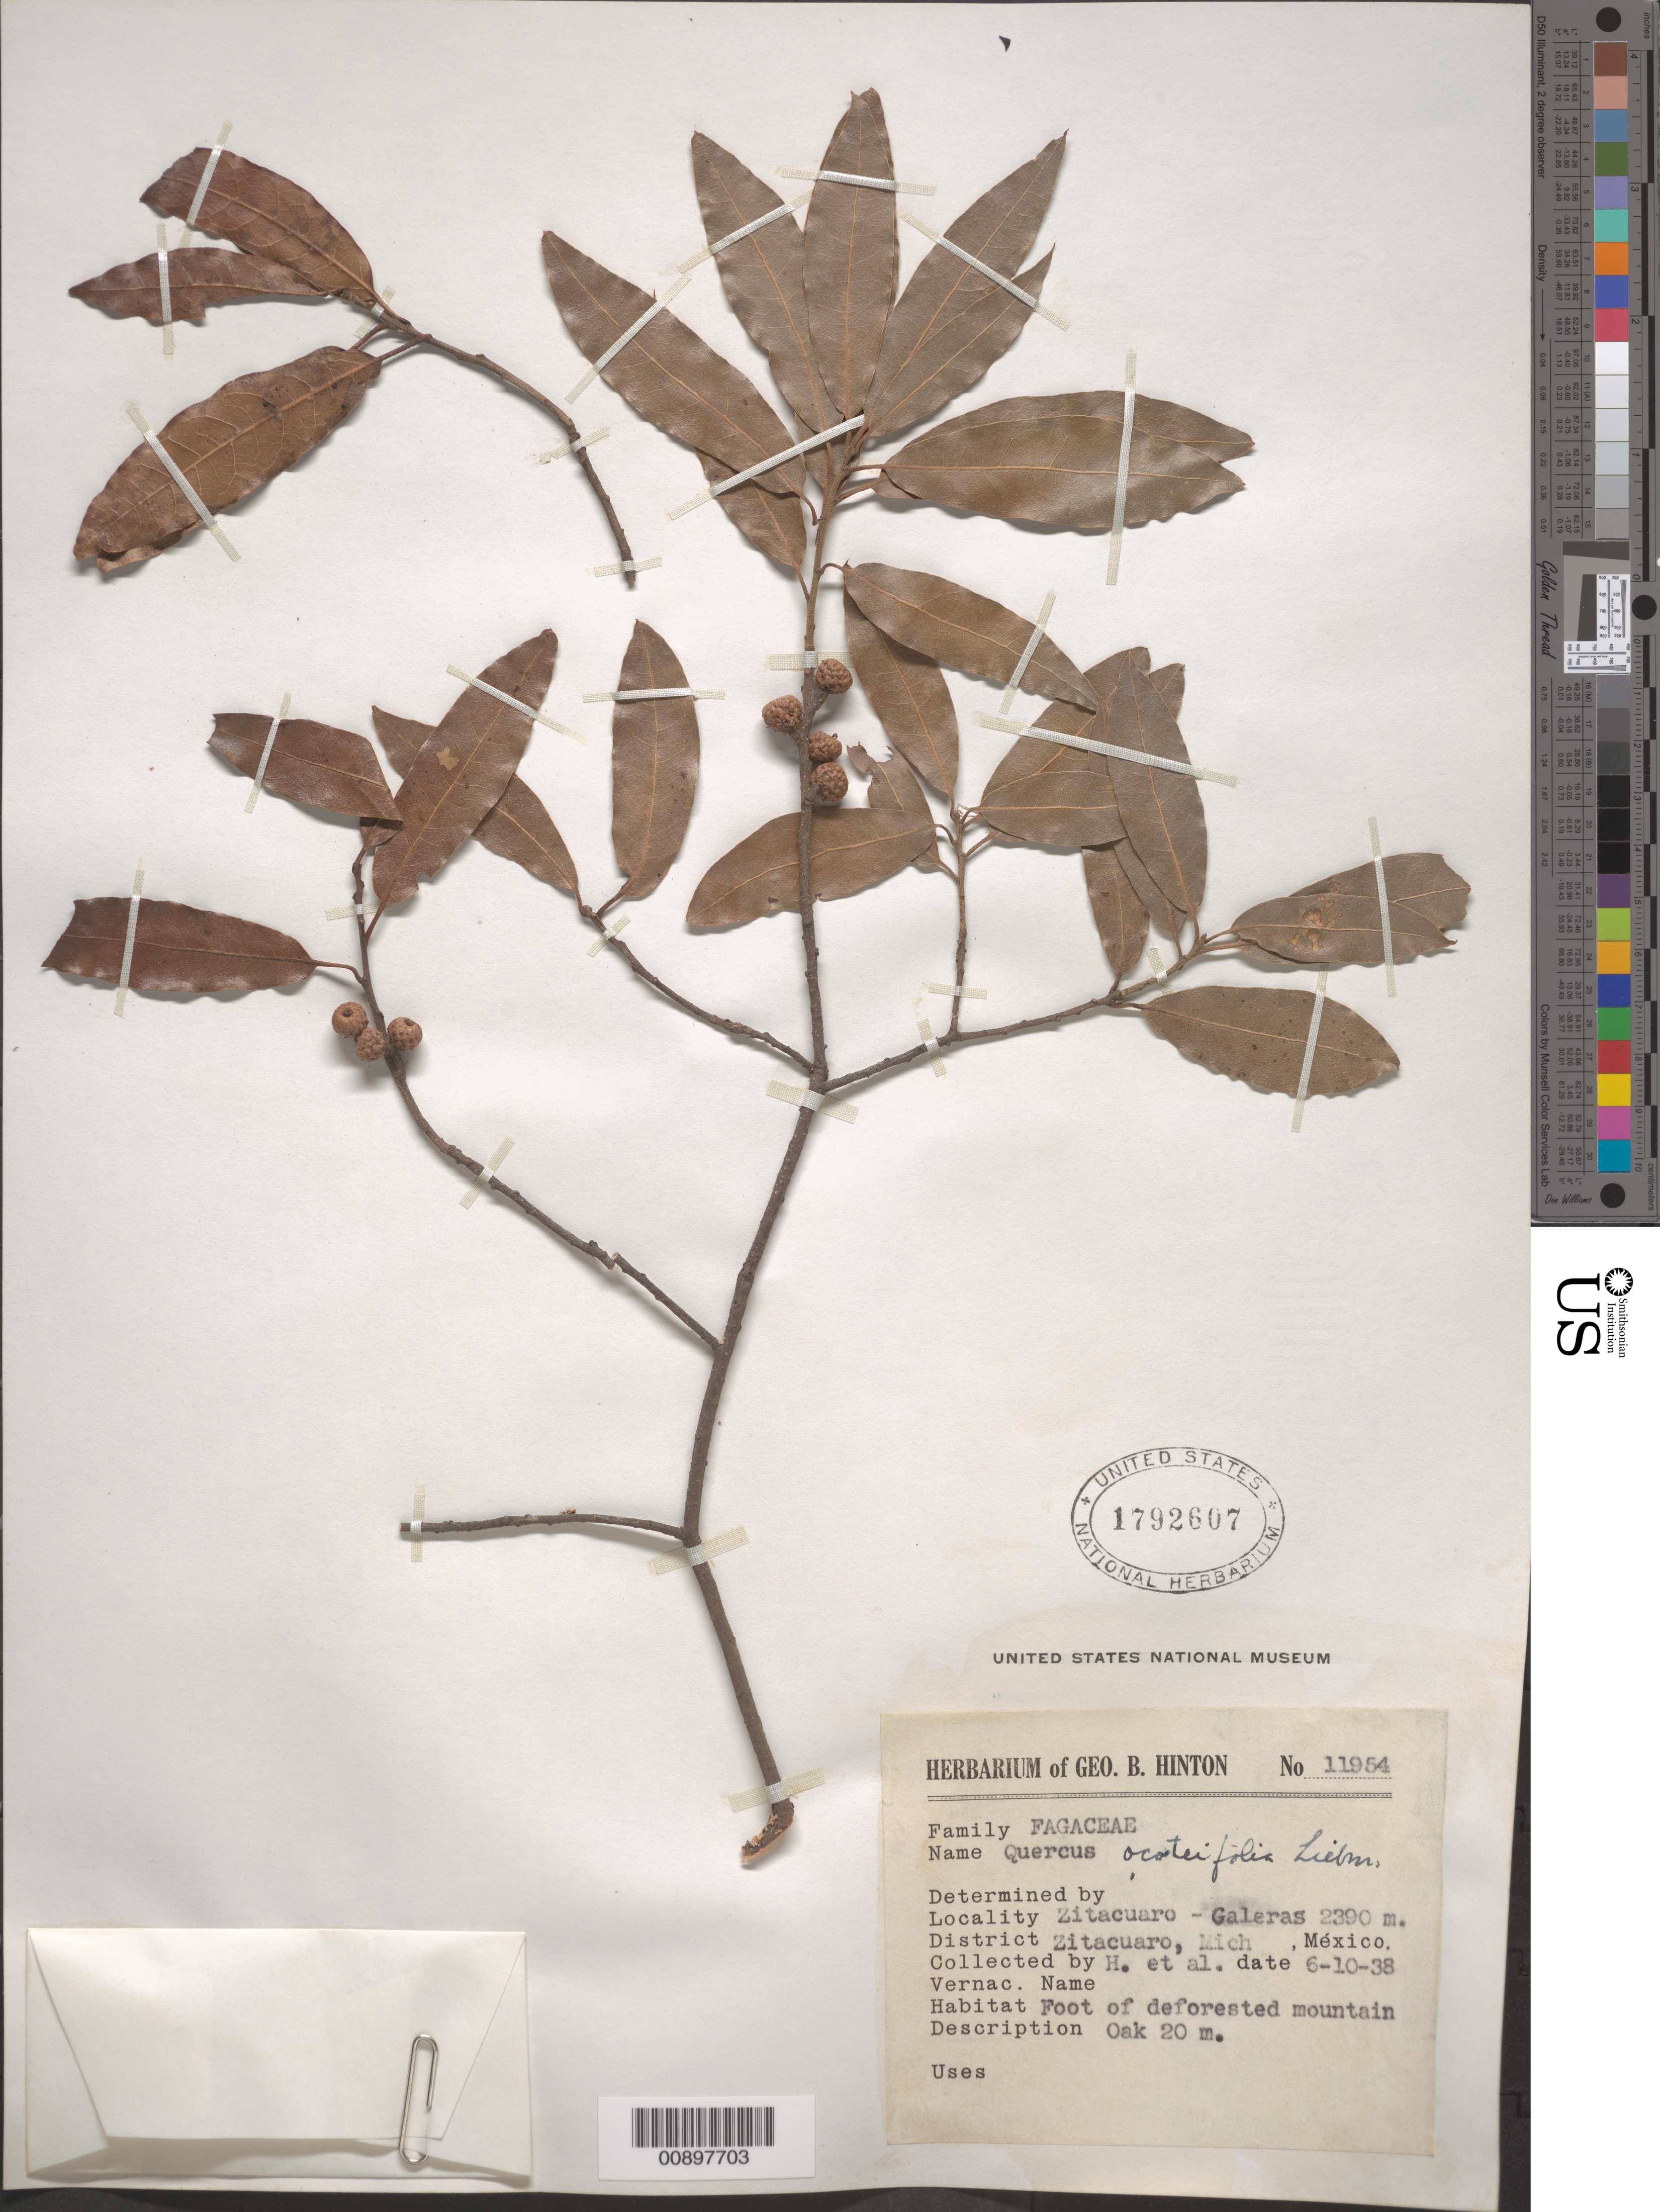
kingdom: Plantae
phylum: Tracheophyta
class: Magnoliopsida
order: Fagales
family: Fagaceae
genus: Quercus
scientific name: Quercus ocoteifolia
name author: Liebm.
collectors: G. B. Hinton & et al.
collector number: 11954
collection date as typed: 10 Jun 1938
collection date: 1938-06-10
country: Mexico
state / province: Michoacán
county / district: Zitácuaro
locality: Zitácuaro - Galeras, District Zitácuaro, Michoacán.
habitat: Foot of deforested mountain.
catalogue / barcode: US 1792607